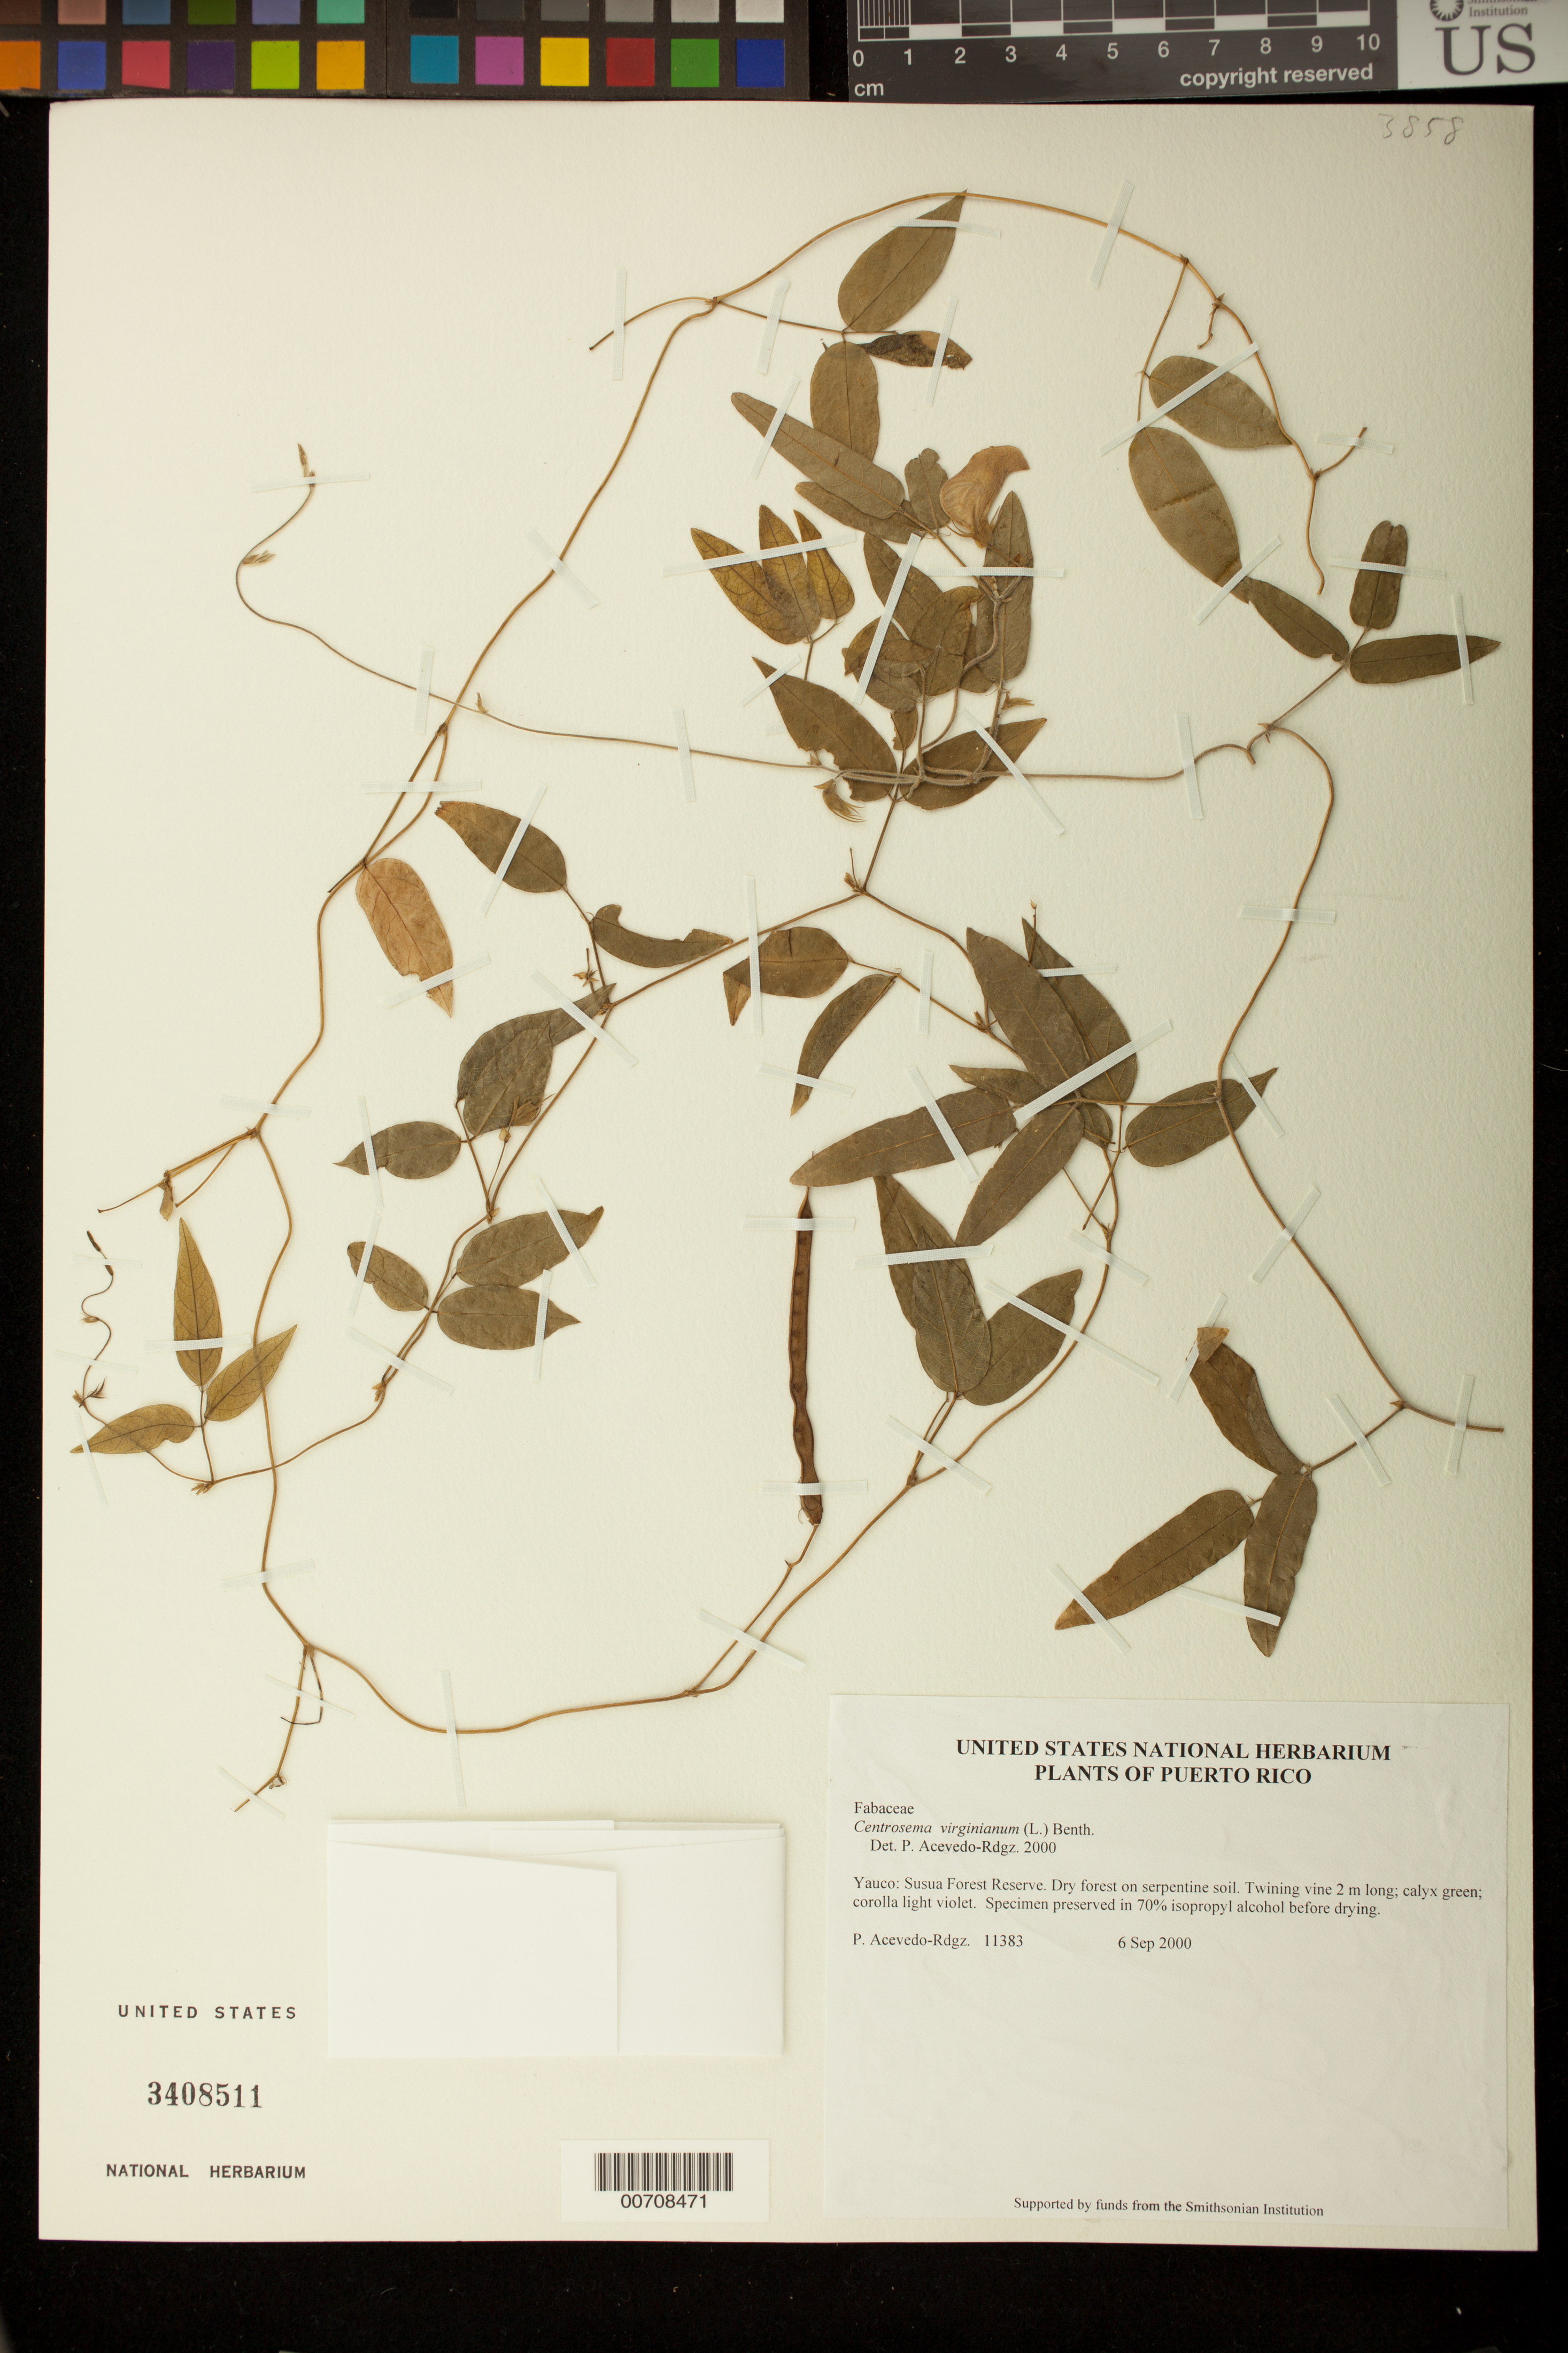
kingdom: Plantae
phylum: Tracheophyta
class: Magnoliopsida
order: Fabales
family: Fabaceae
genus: Centrosema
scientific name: Centrosema virginianum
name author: (L.) Benth.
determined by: Acevedo-Rodríguez, P., (BOT), Smithsonian Institution - National Museum of Natural History (UNITED STATES)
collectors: P. Acevedo-Rodr.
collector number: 11383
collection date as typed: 06 Sep 2000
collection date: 2000-09-06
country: Puerto Rico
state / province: Yauco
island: Puerto Rico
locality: Yauco: Susua Forest Reserve.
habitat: Dry forest on serpentine soil.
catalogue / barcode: US 3408511